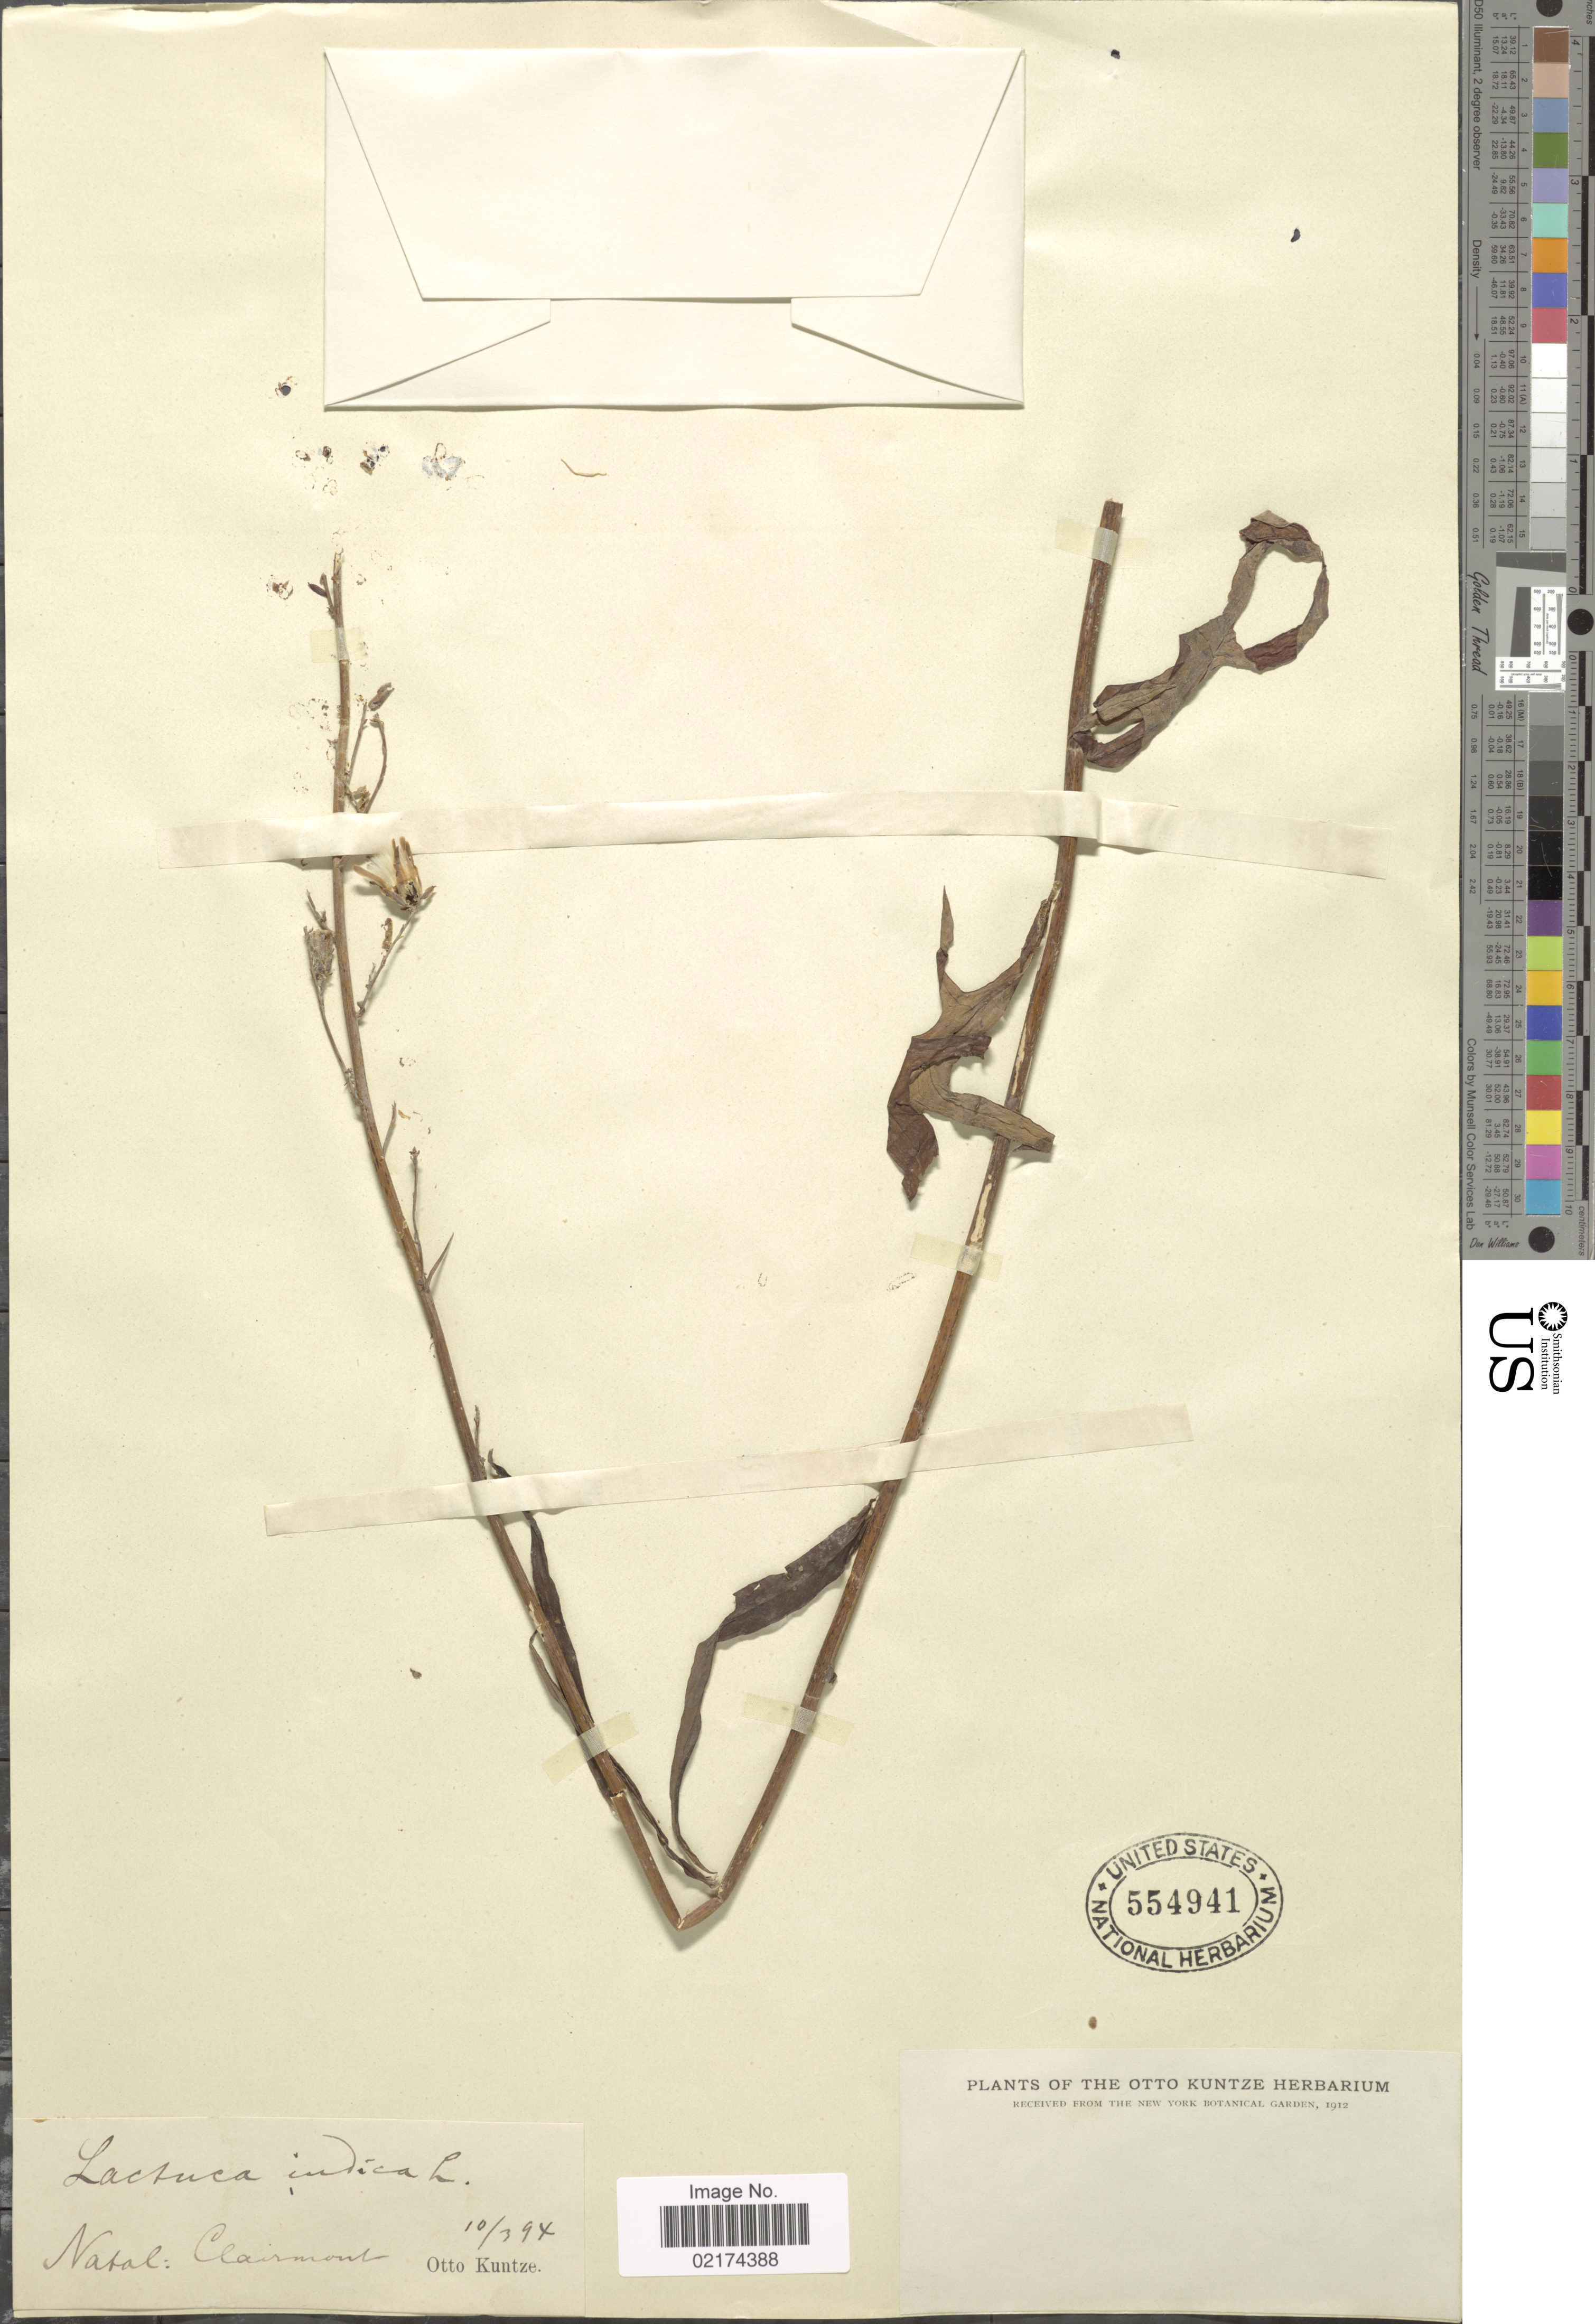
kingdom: Plantae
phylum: Tracheophyta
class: Magnoliopsida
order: Asterales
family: Asteraceae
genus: Lactuca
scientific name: Lactuca indica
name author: L.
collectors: C.E.O. Kuntze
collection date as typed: Transcribed d/m/y: 10/3/94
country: South Africa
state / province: KwaZulu-Natal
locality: Natal, Claremont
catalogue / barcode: US 554941